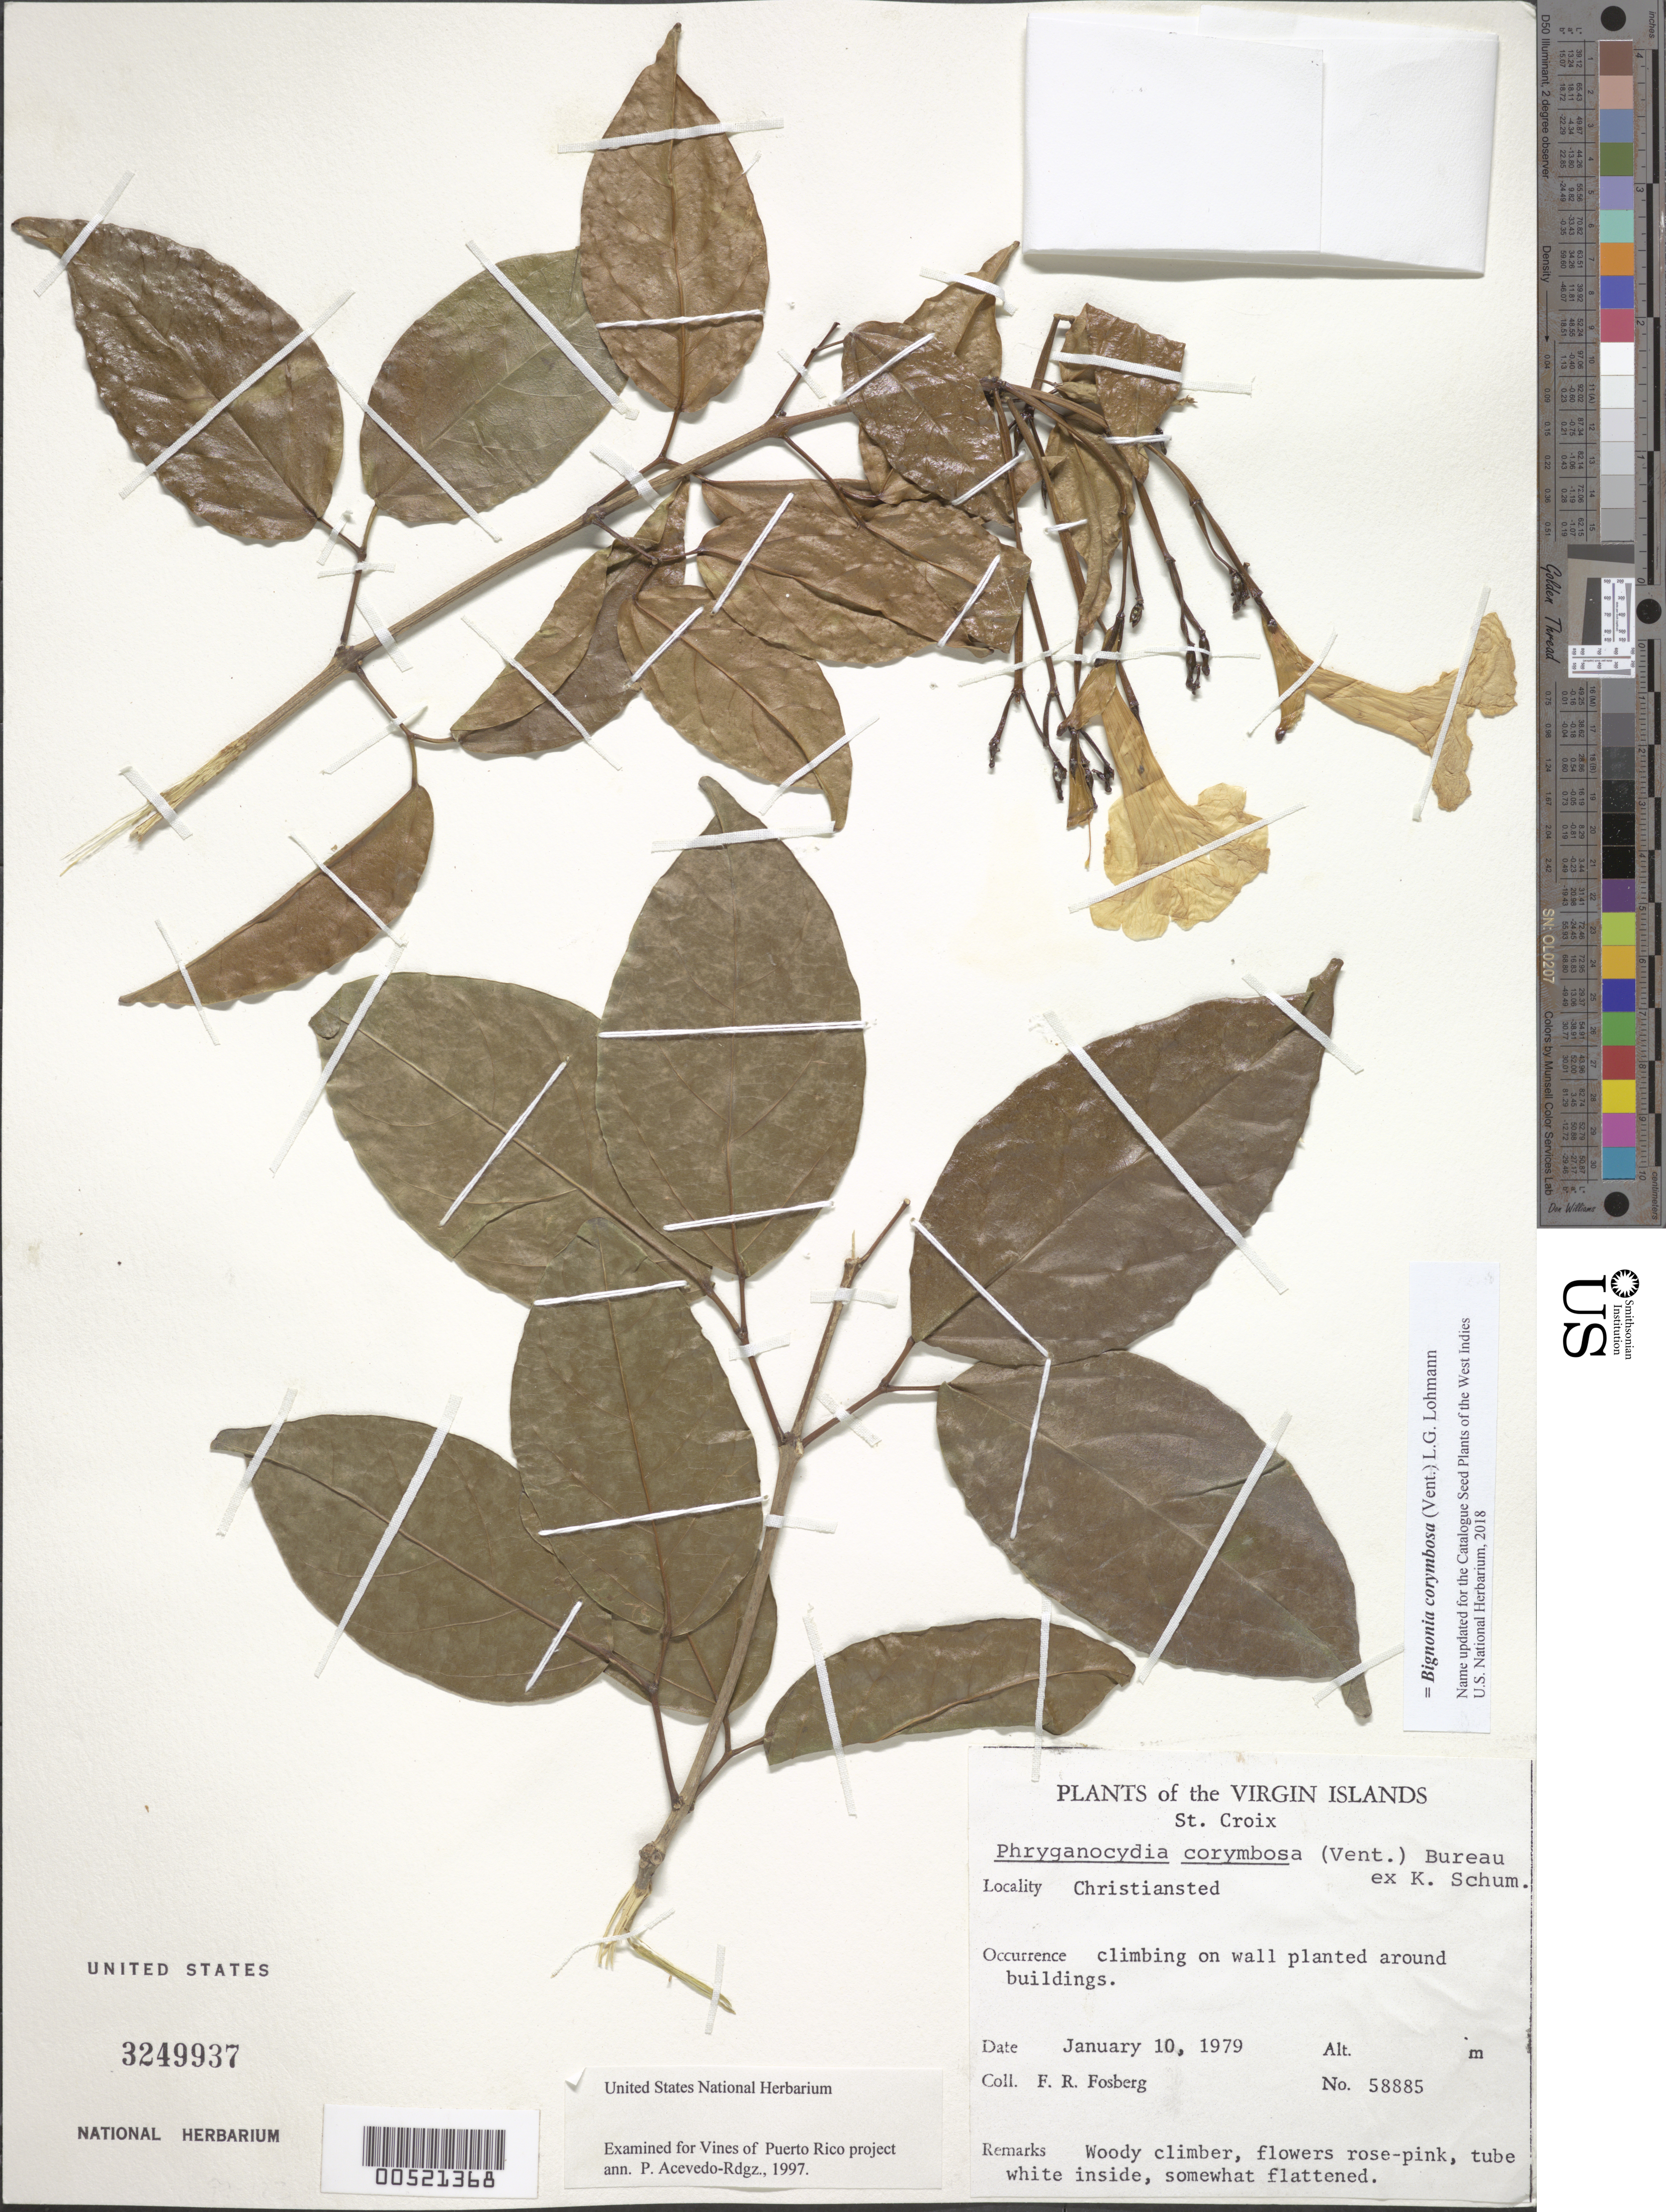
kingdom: Plantae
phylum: Tracheophyta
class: Magnoliopsida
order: Lamiales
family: Bignoniaceae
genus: Bignonia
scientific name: Bignonia corymbosa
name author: (Vent.) L.G. Lohmann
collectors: F. R. Fosberg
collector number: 58885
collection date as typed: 10 Jan 1979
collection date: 1979-01-10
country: U.S. Virgin Islands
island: St. Croix Island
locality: Christiansted, climbing on wall, planted around buildings.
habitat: Climbing on wall planted around buildings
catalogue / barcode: US 3249937